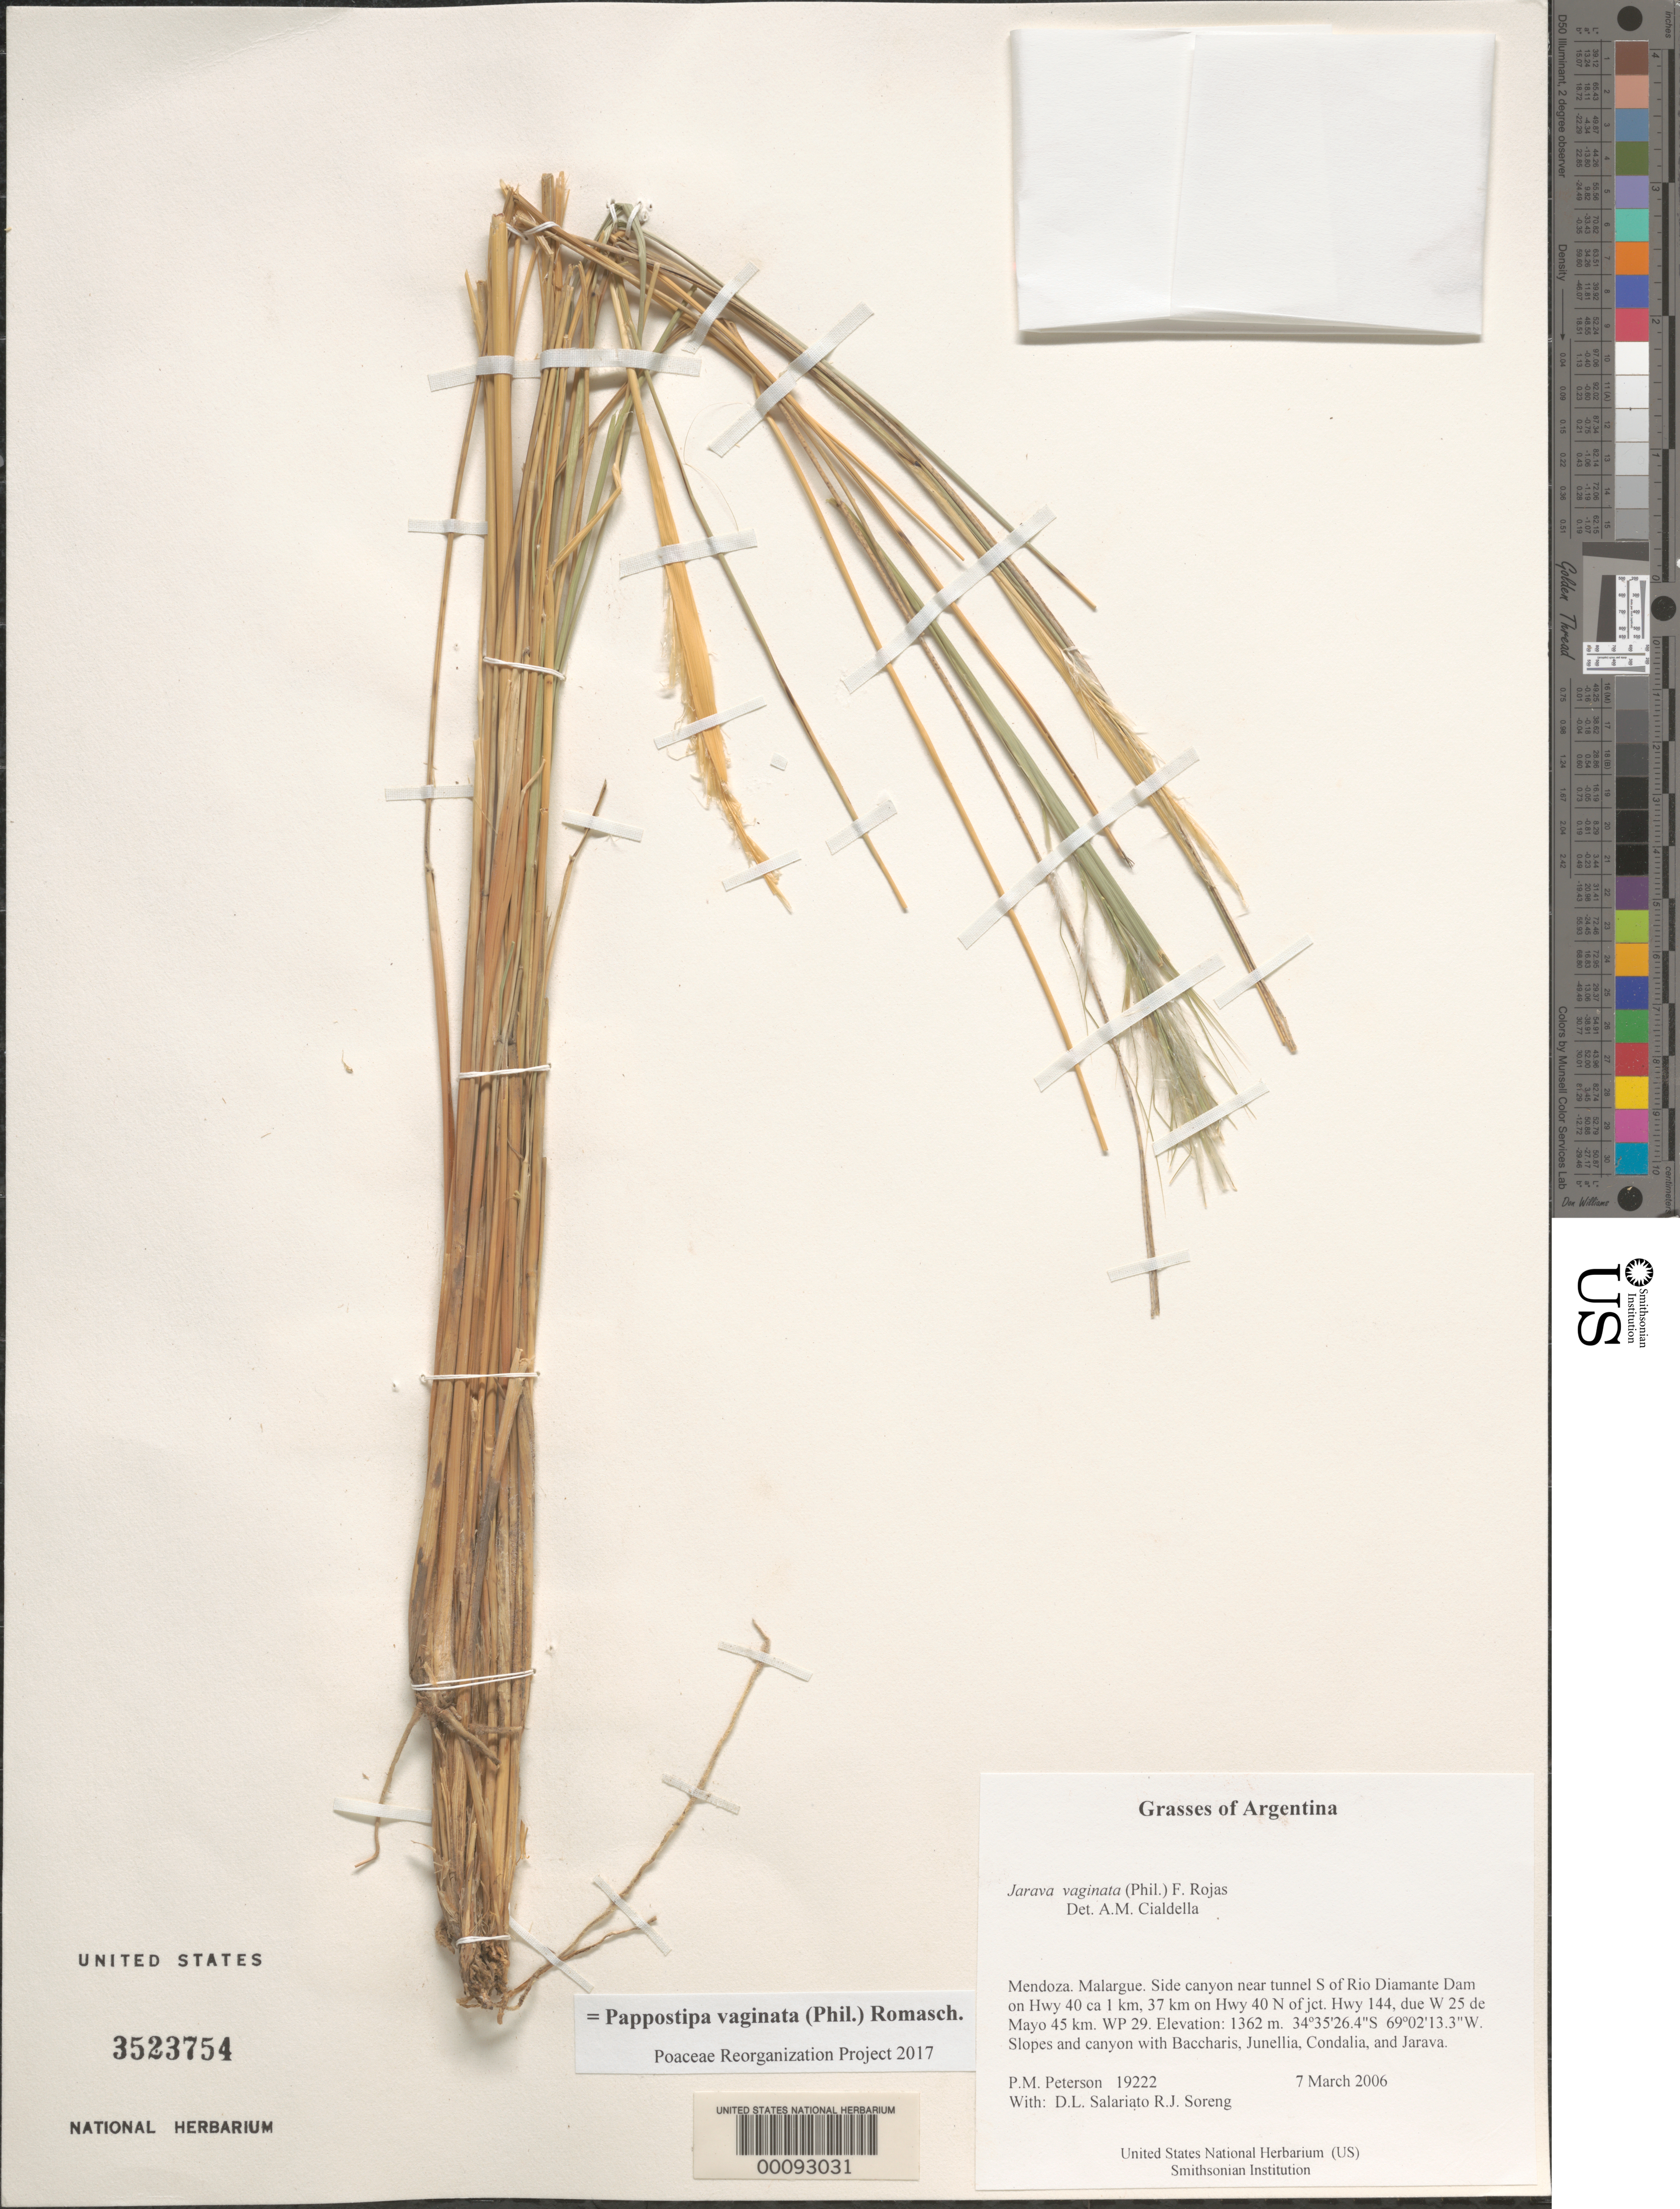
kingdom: Plantae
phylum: Tracheophyta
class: Liliopsida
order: Poales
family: Poaceae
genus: Pappostipa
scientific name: Pappostipa vaginata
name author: (Phil.) Romasch.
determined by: Cialdella, A. M.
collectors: P. M. Peterson, R. J. Soreng, D. Salariato & A. Panizza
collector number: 19222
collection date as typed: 07 Mar 2006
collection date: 2006-03-07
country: Argentina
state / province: Mendoza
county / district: Malargue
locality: Side canyon near tunnel S of Rio Diamante Dam on Hwy 40 ca 1 km, 37 km on Hwy 40 N of jct. Hwy 144, due W 25 de Mayo 45 km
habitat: Slopes and canyon with Baccharis, Junellia, Condalia, and Jarava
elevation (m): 1362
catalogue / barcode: US 3523754